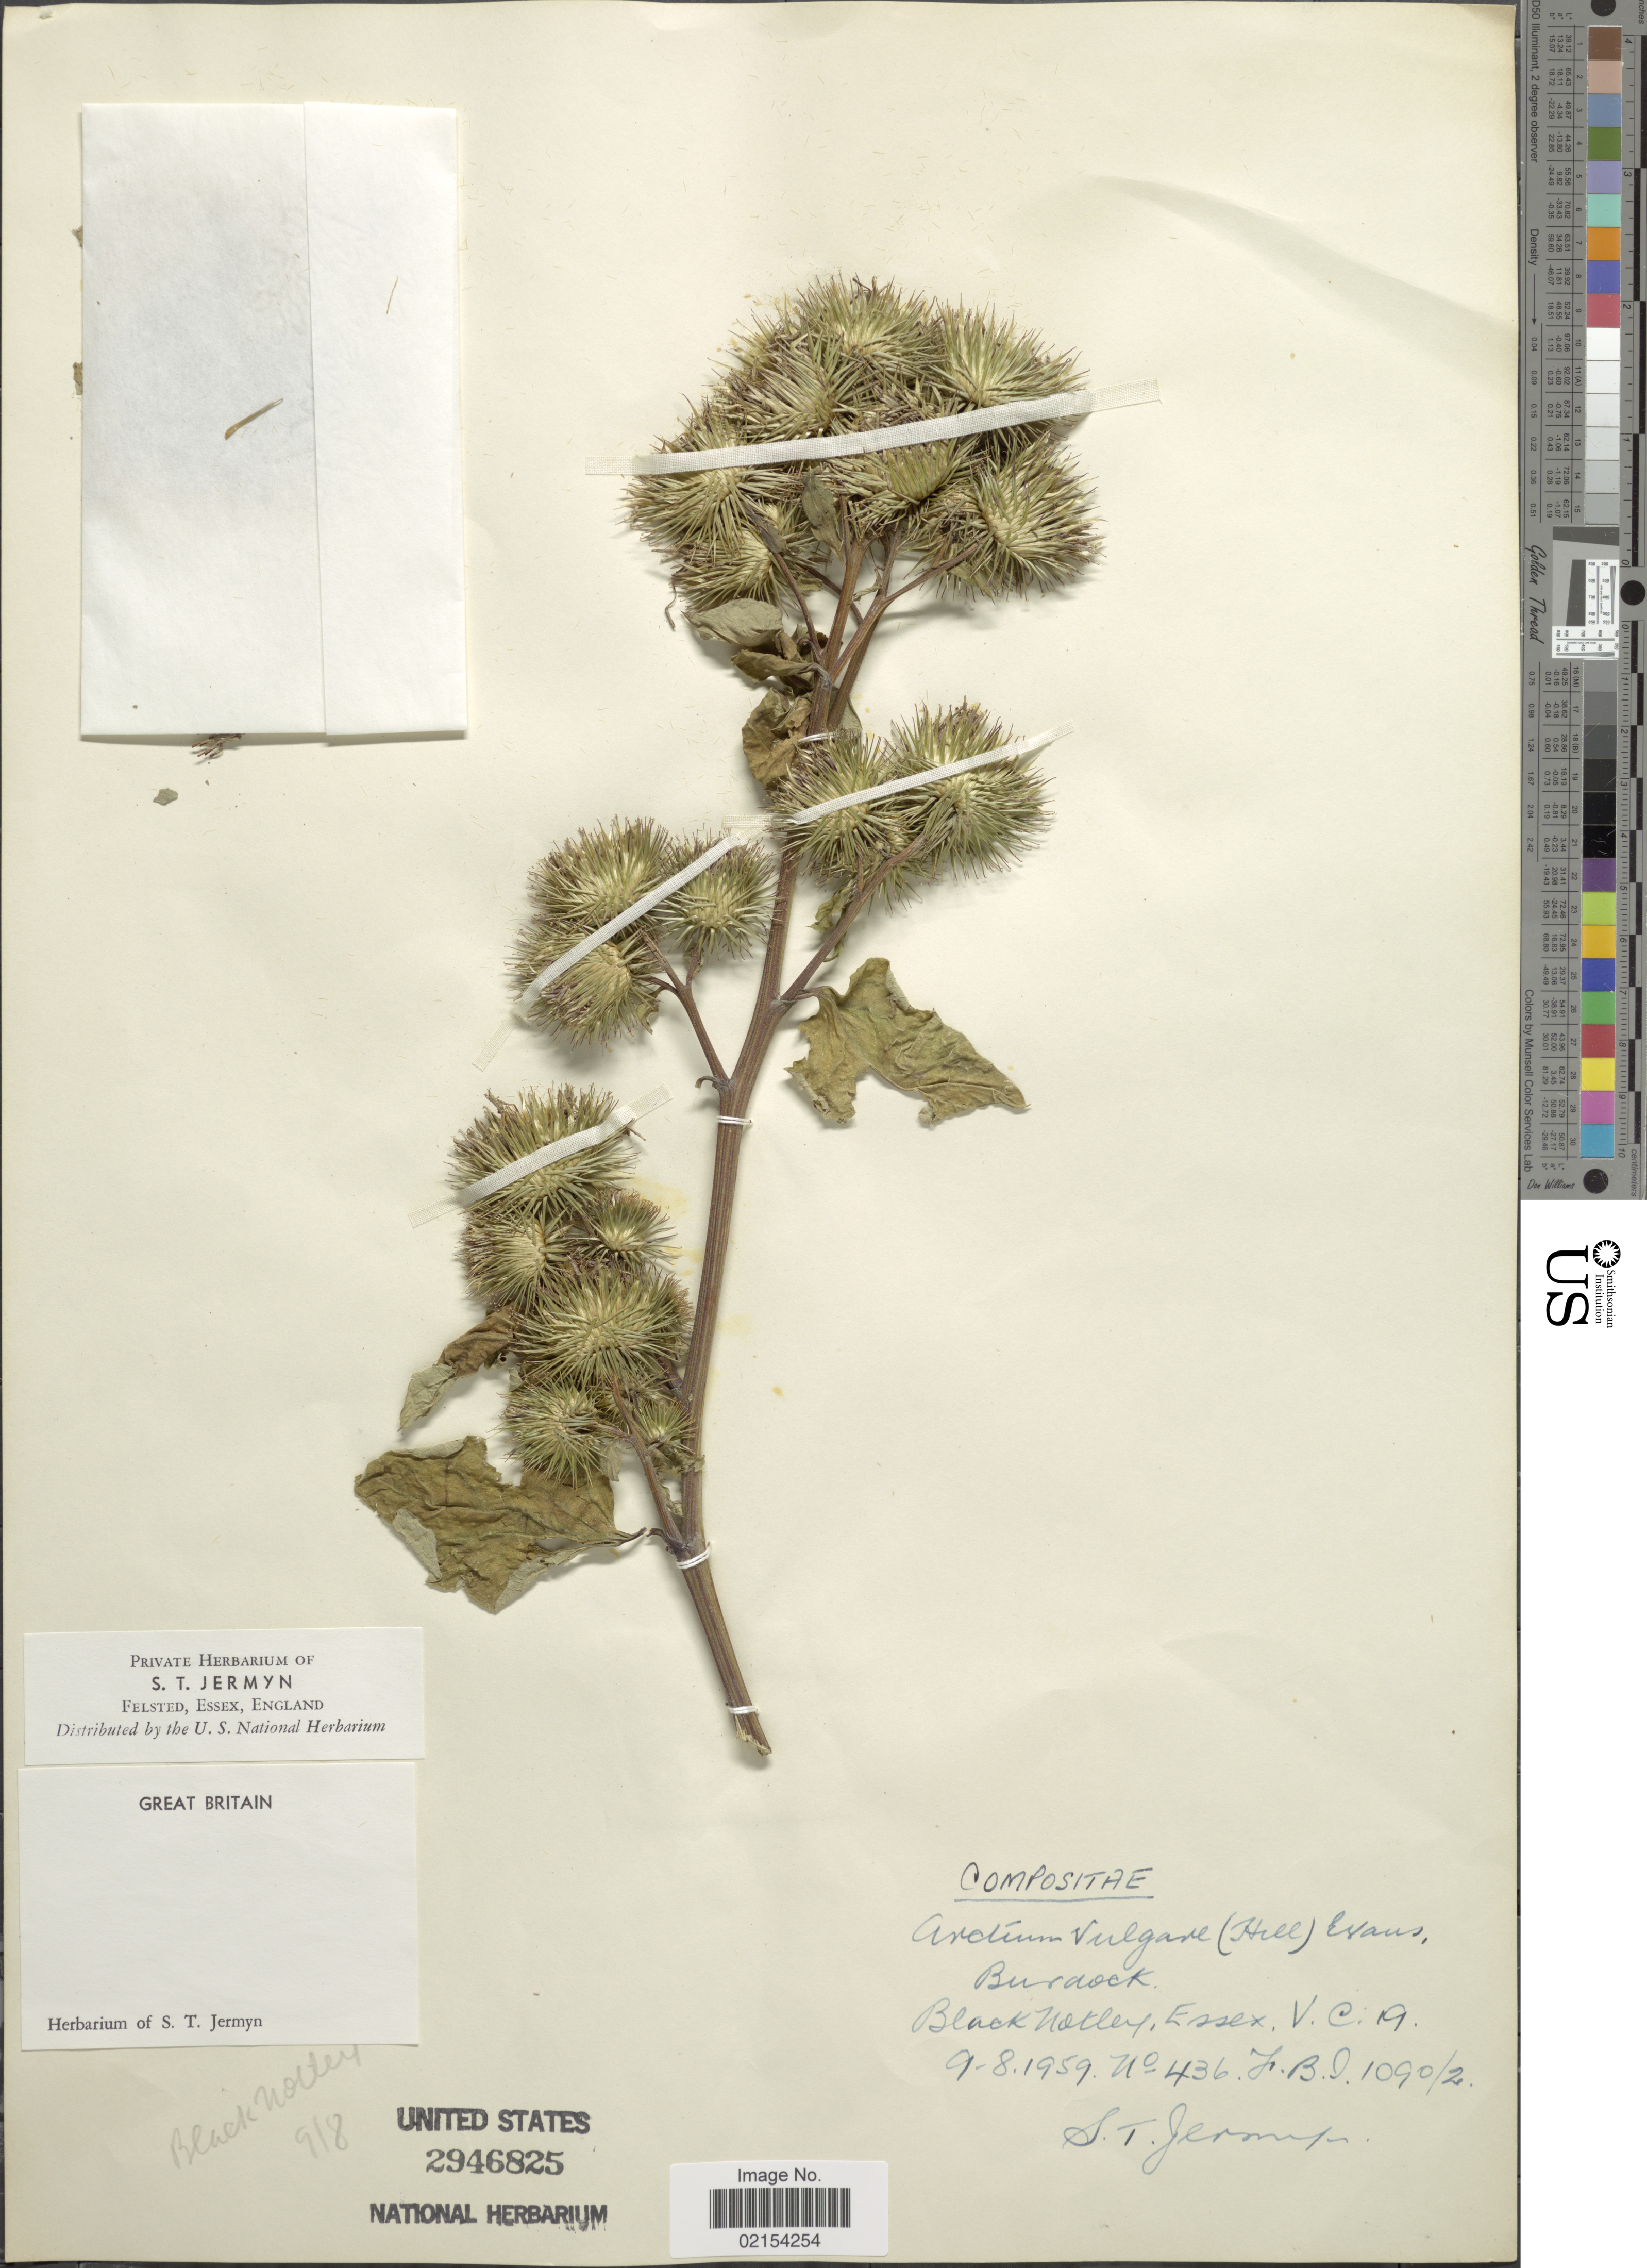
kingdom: Plantae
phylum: Tracheophyta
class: Magnoliopsida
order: Asterales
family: Asteraceae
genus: Arctium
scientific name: Arctium lappa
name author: L.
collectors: S. Jermyn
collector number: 436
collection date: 1959-08-09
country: United Kingdom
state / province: England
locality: Great Britain. Black Notley, Essex, V.C.A.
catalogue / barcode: US 2946825